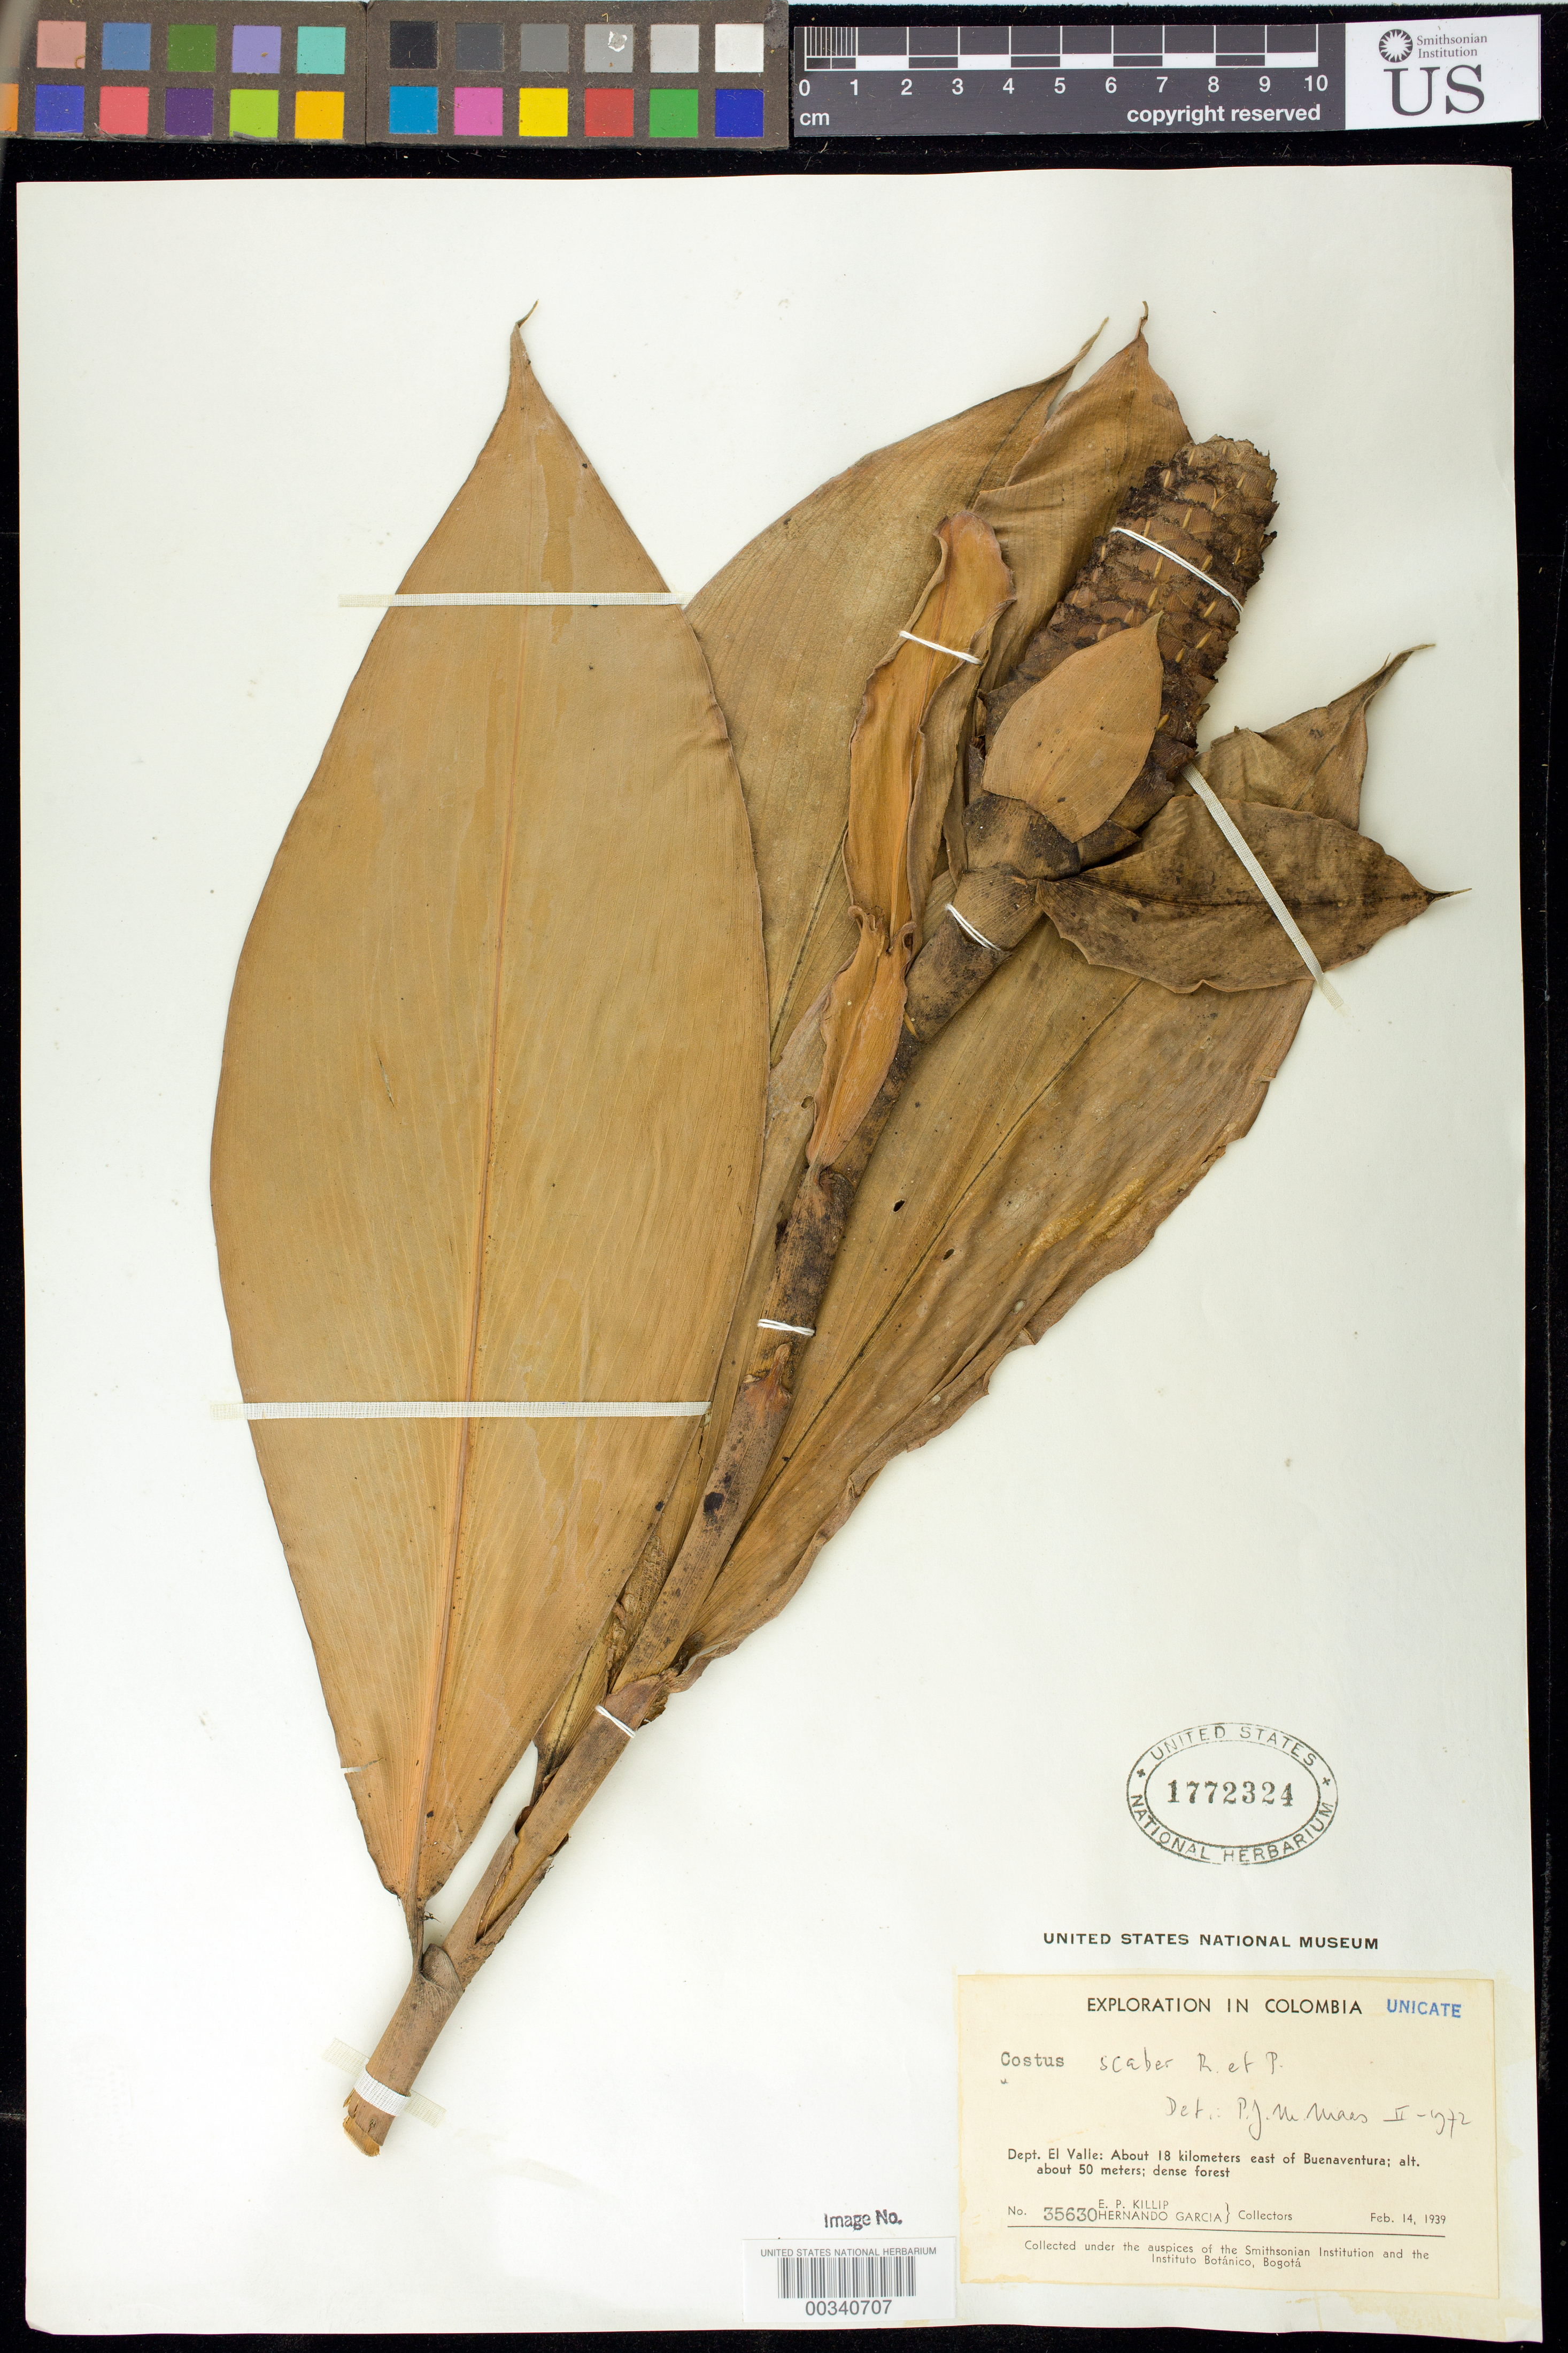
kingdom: Plantae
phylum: Tracheophyta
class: Liliopsida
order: Zingiberales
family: Costaceae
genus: Costus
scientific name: Costus scaber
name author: Ruiz & Pav.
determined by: Maas, Paul J. M.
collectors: E. P. Killip & H. Garcia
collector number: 35630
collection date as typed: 14 Feb 1939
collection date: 1939-02-14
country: Colombia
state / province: Valle del Cauca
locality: Dept. El Valle: about 18 km E of Buena Ventura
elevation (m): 50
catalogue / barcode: US 1772324